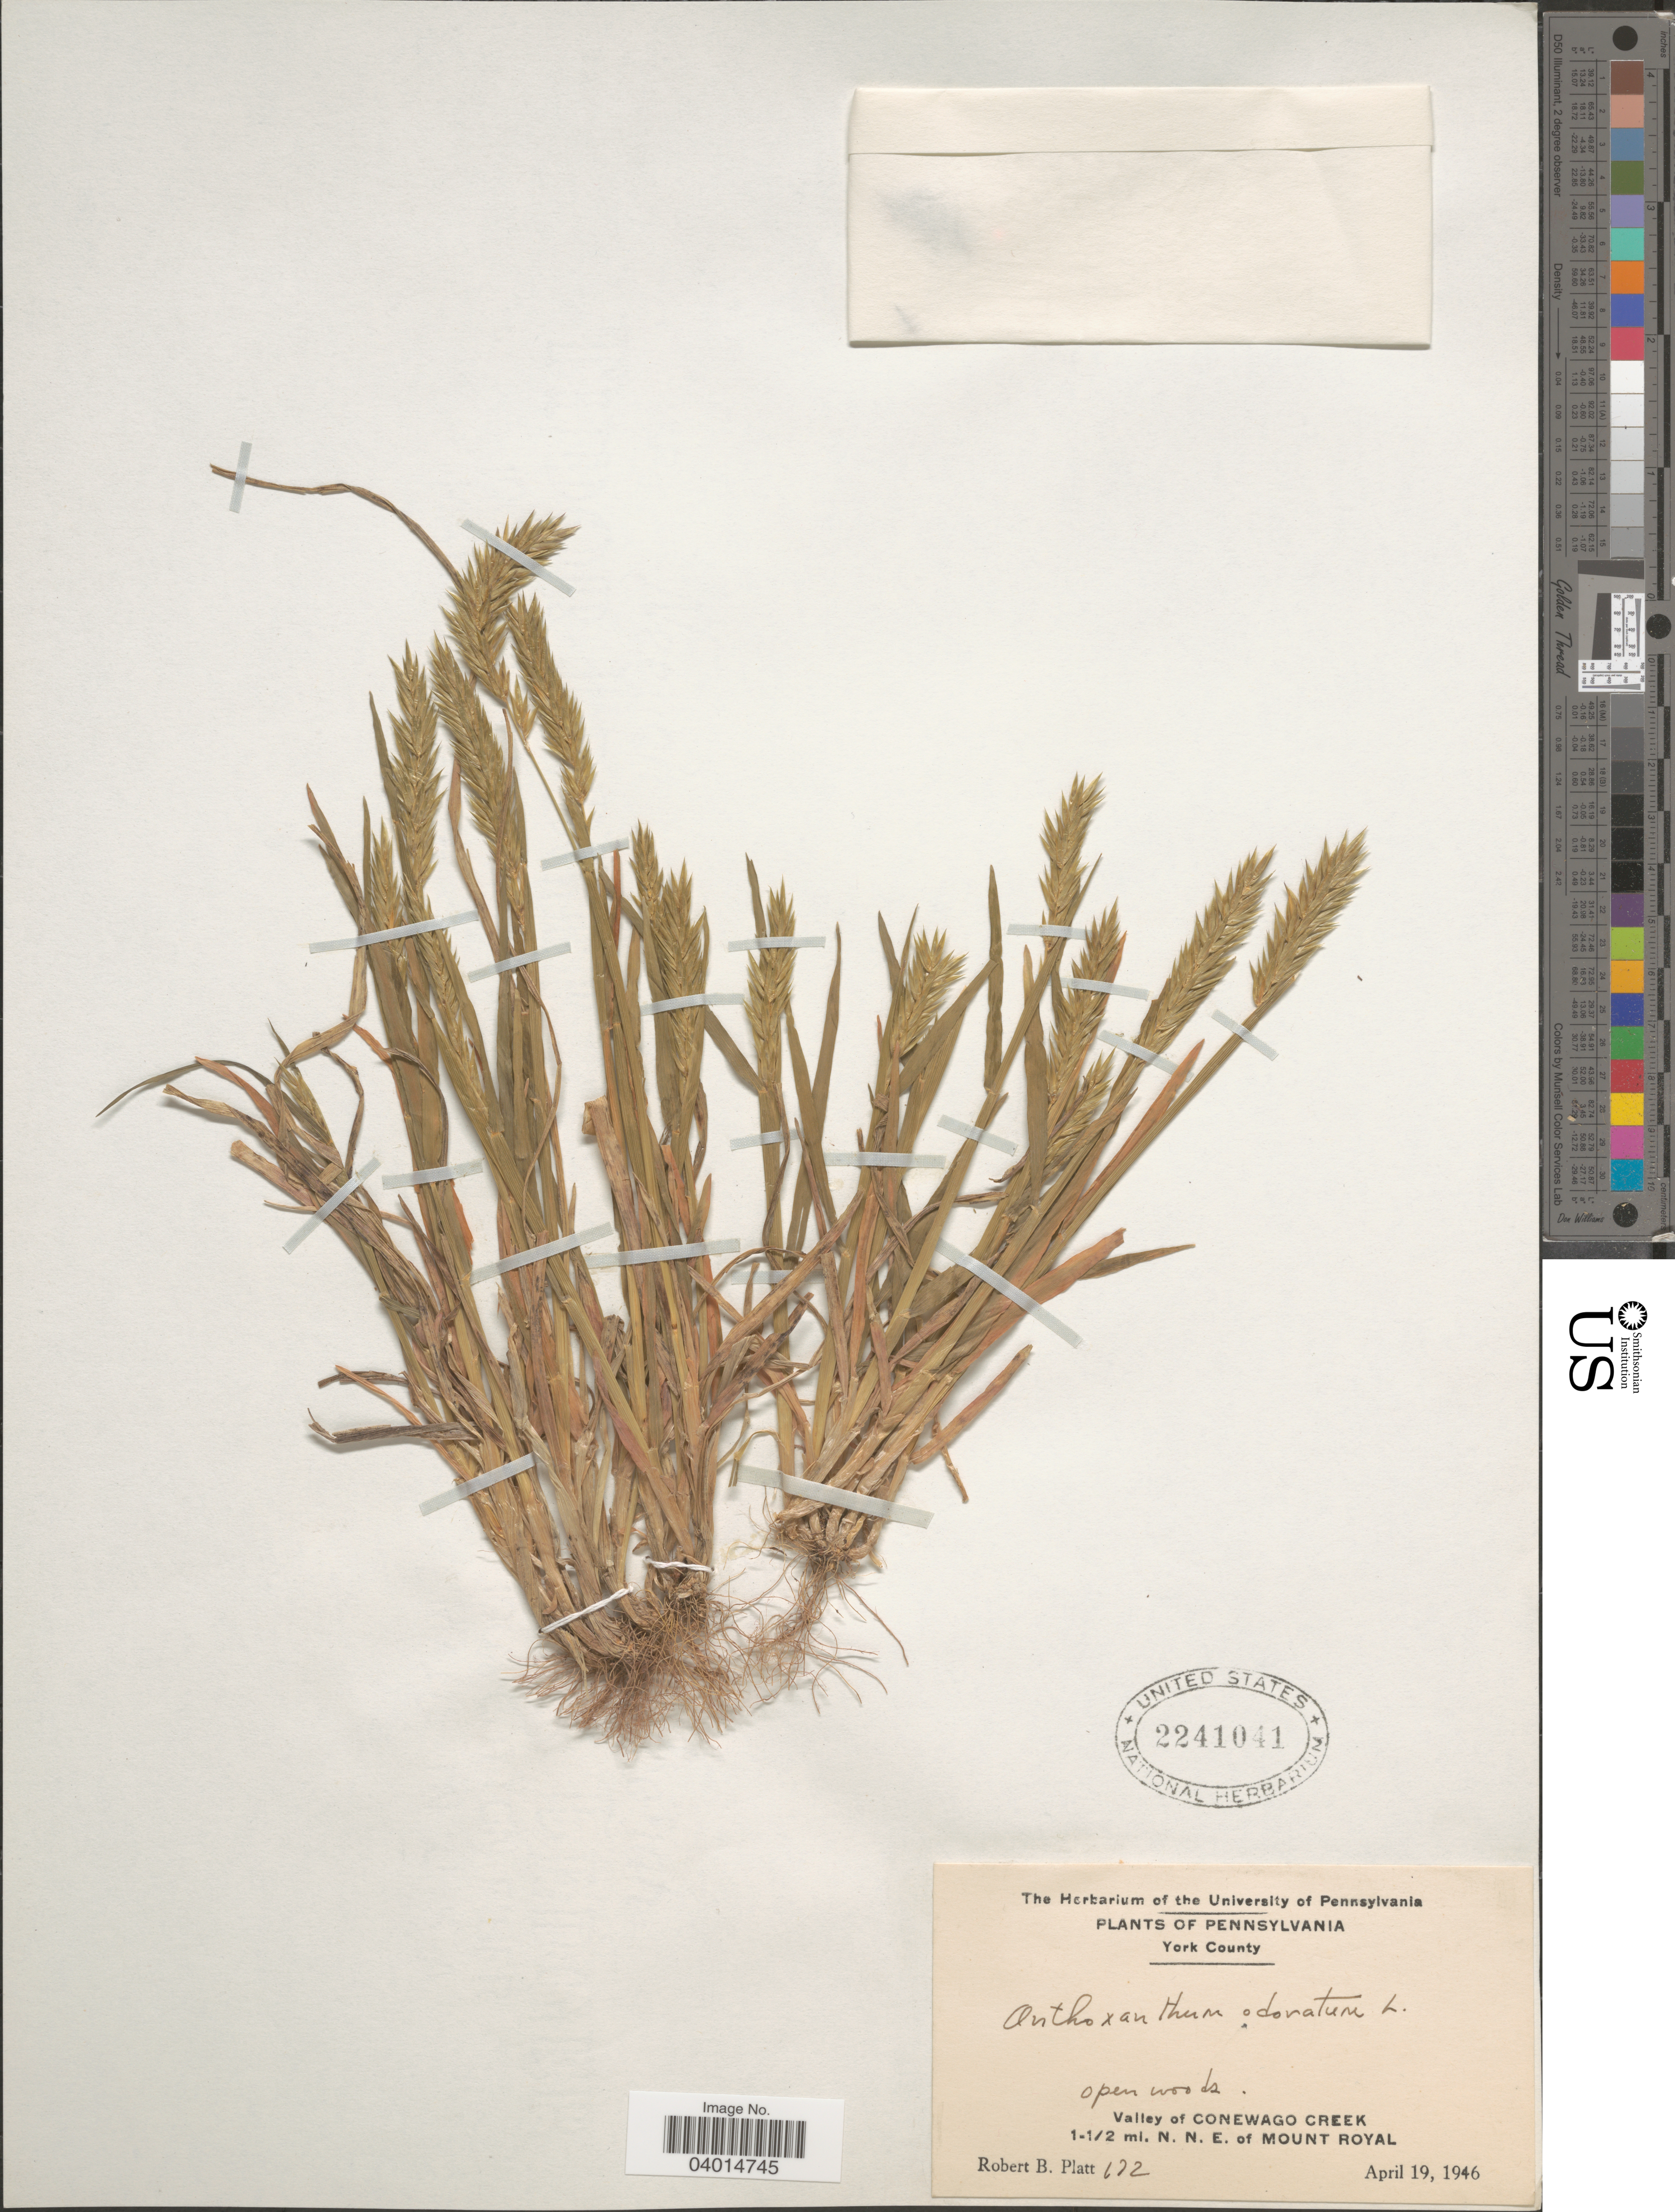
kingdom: Plantae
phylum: Tracheophyta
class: Liliopsida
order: Poales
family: Poaceae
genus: Anthoxanthum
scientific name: Anthoxanthum odoratum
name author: L.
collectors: R. Platt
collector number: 672*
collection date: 1946-04-19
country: United States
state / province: Pennsylvania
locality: York County. Valley of Conewago Creek 1-1/2 mi. N. N. E. of Mount Royal.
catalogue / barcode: US 2241041